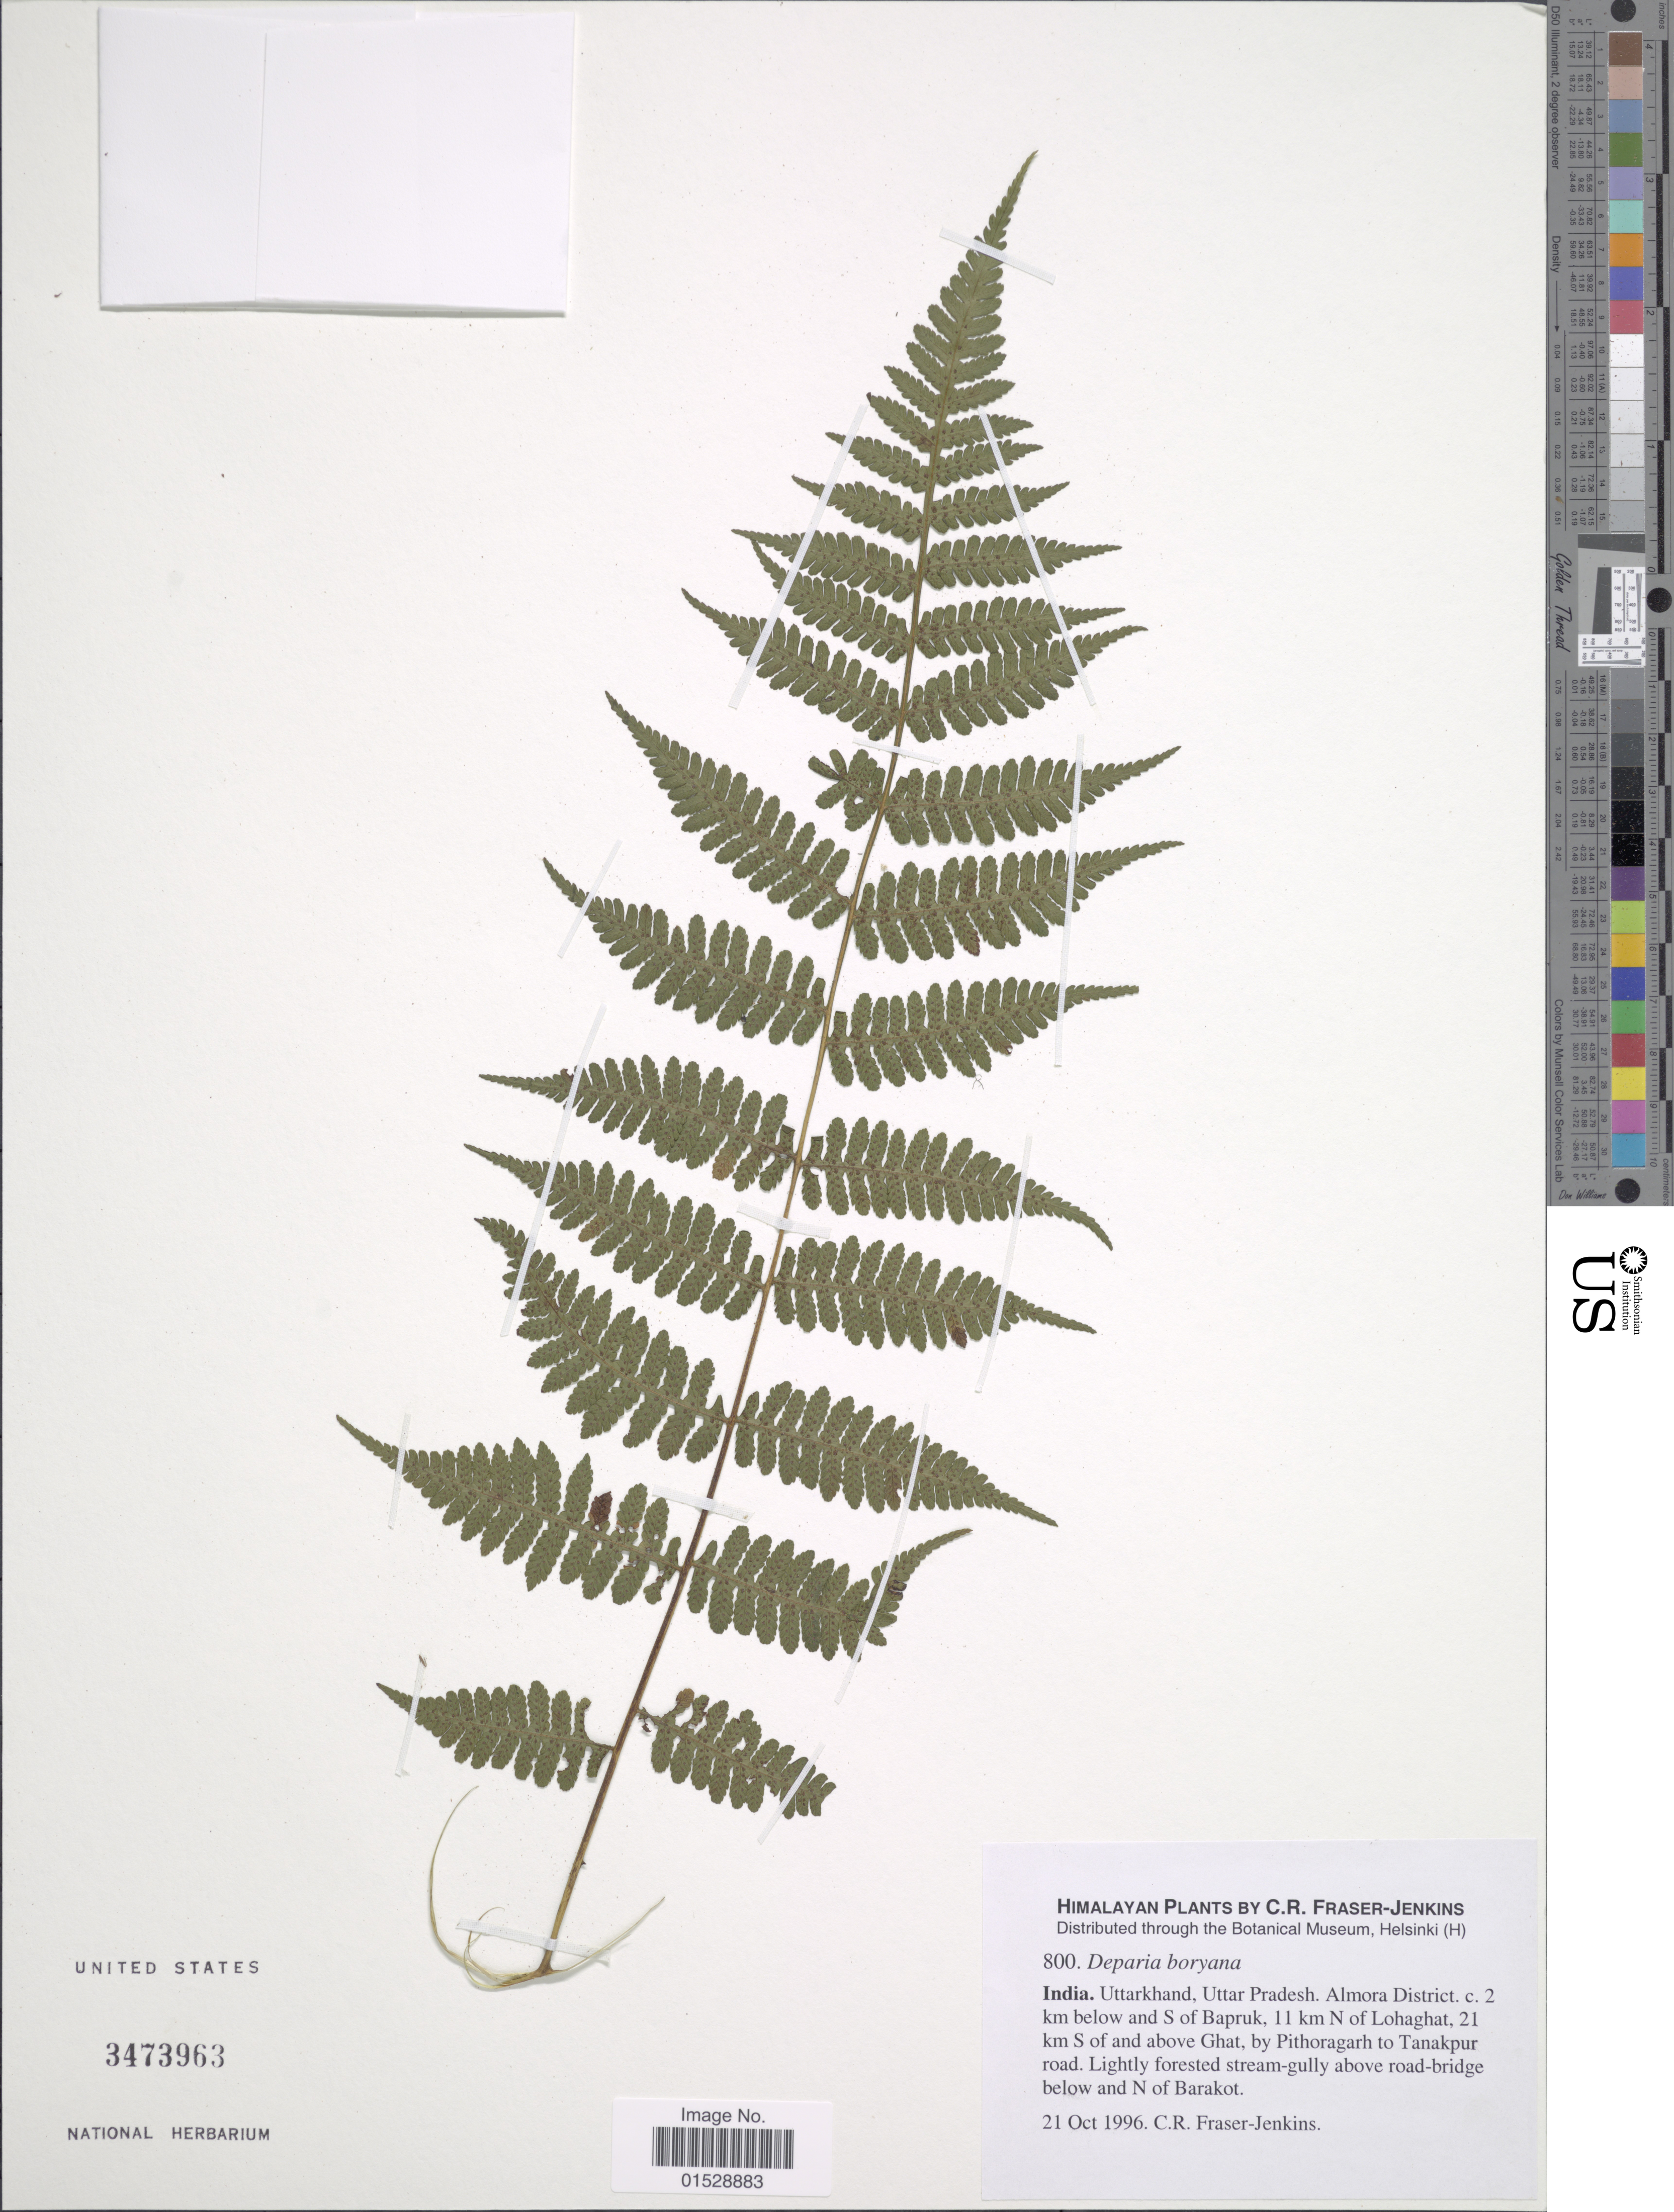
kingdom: Plantae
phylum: Tracheophyta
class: Polypodiopsida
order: Polypodiales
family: Athyriaceae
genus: Deparia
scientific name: Deparia boryana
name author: (Willd.) M. Kato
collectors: C. R. Fraser-Jenkins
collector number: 800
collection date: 1996-10-21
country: India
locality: Himalaya, India, Uttarkhand, Uttar Pradesh, Almora District, c. 2 km below and S of Bapruk, 11 km N of Lohaghat, 21 km S of and above Ghat, by Pithoragarh to Tanakpur road, lightly forested stream-gully above road-bridge below and N of Barakot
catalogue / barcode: US 3473963